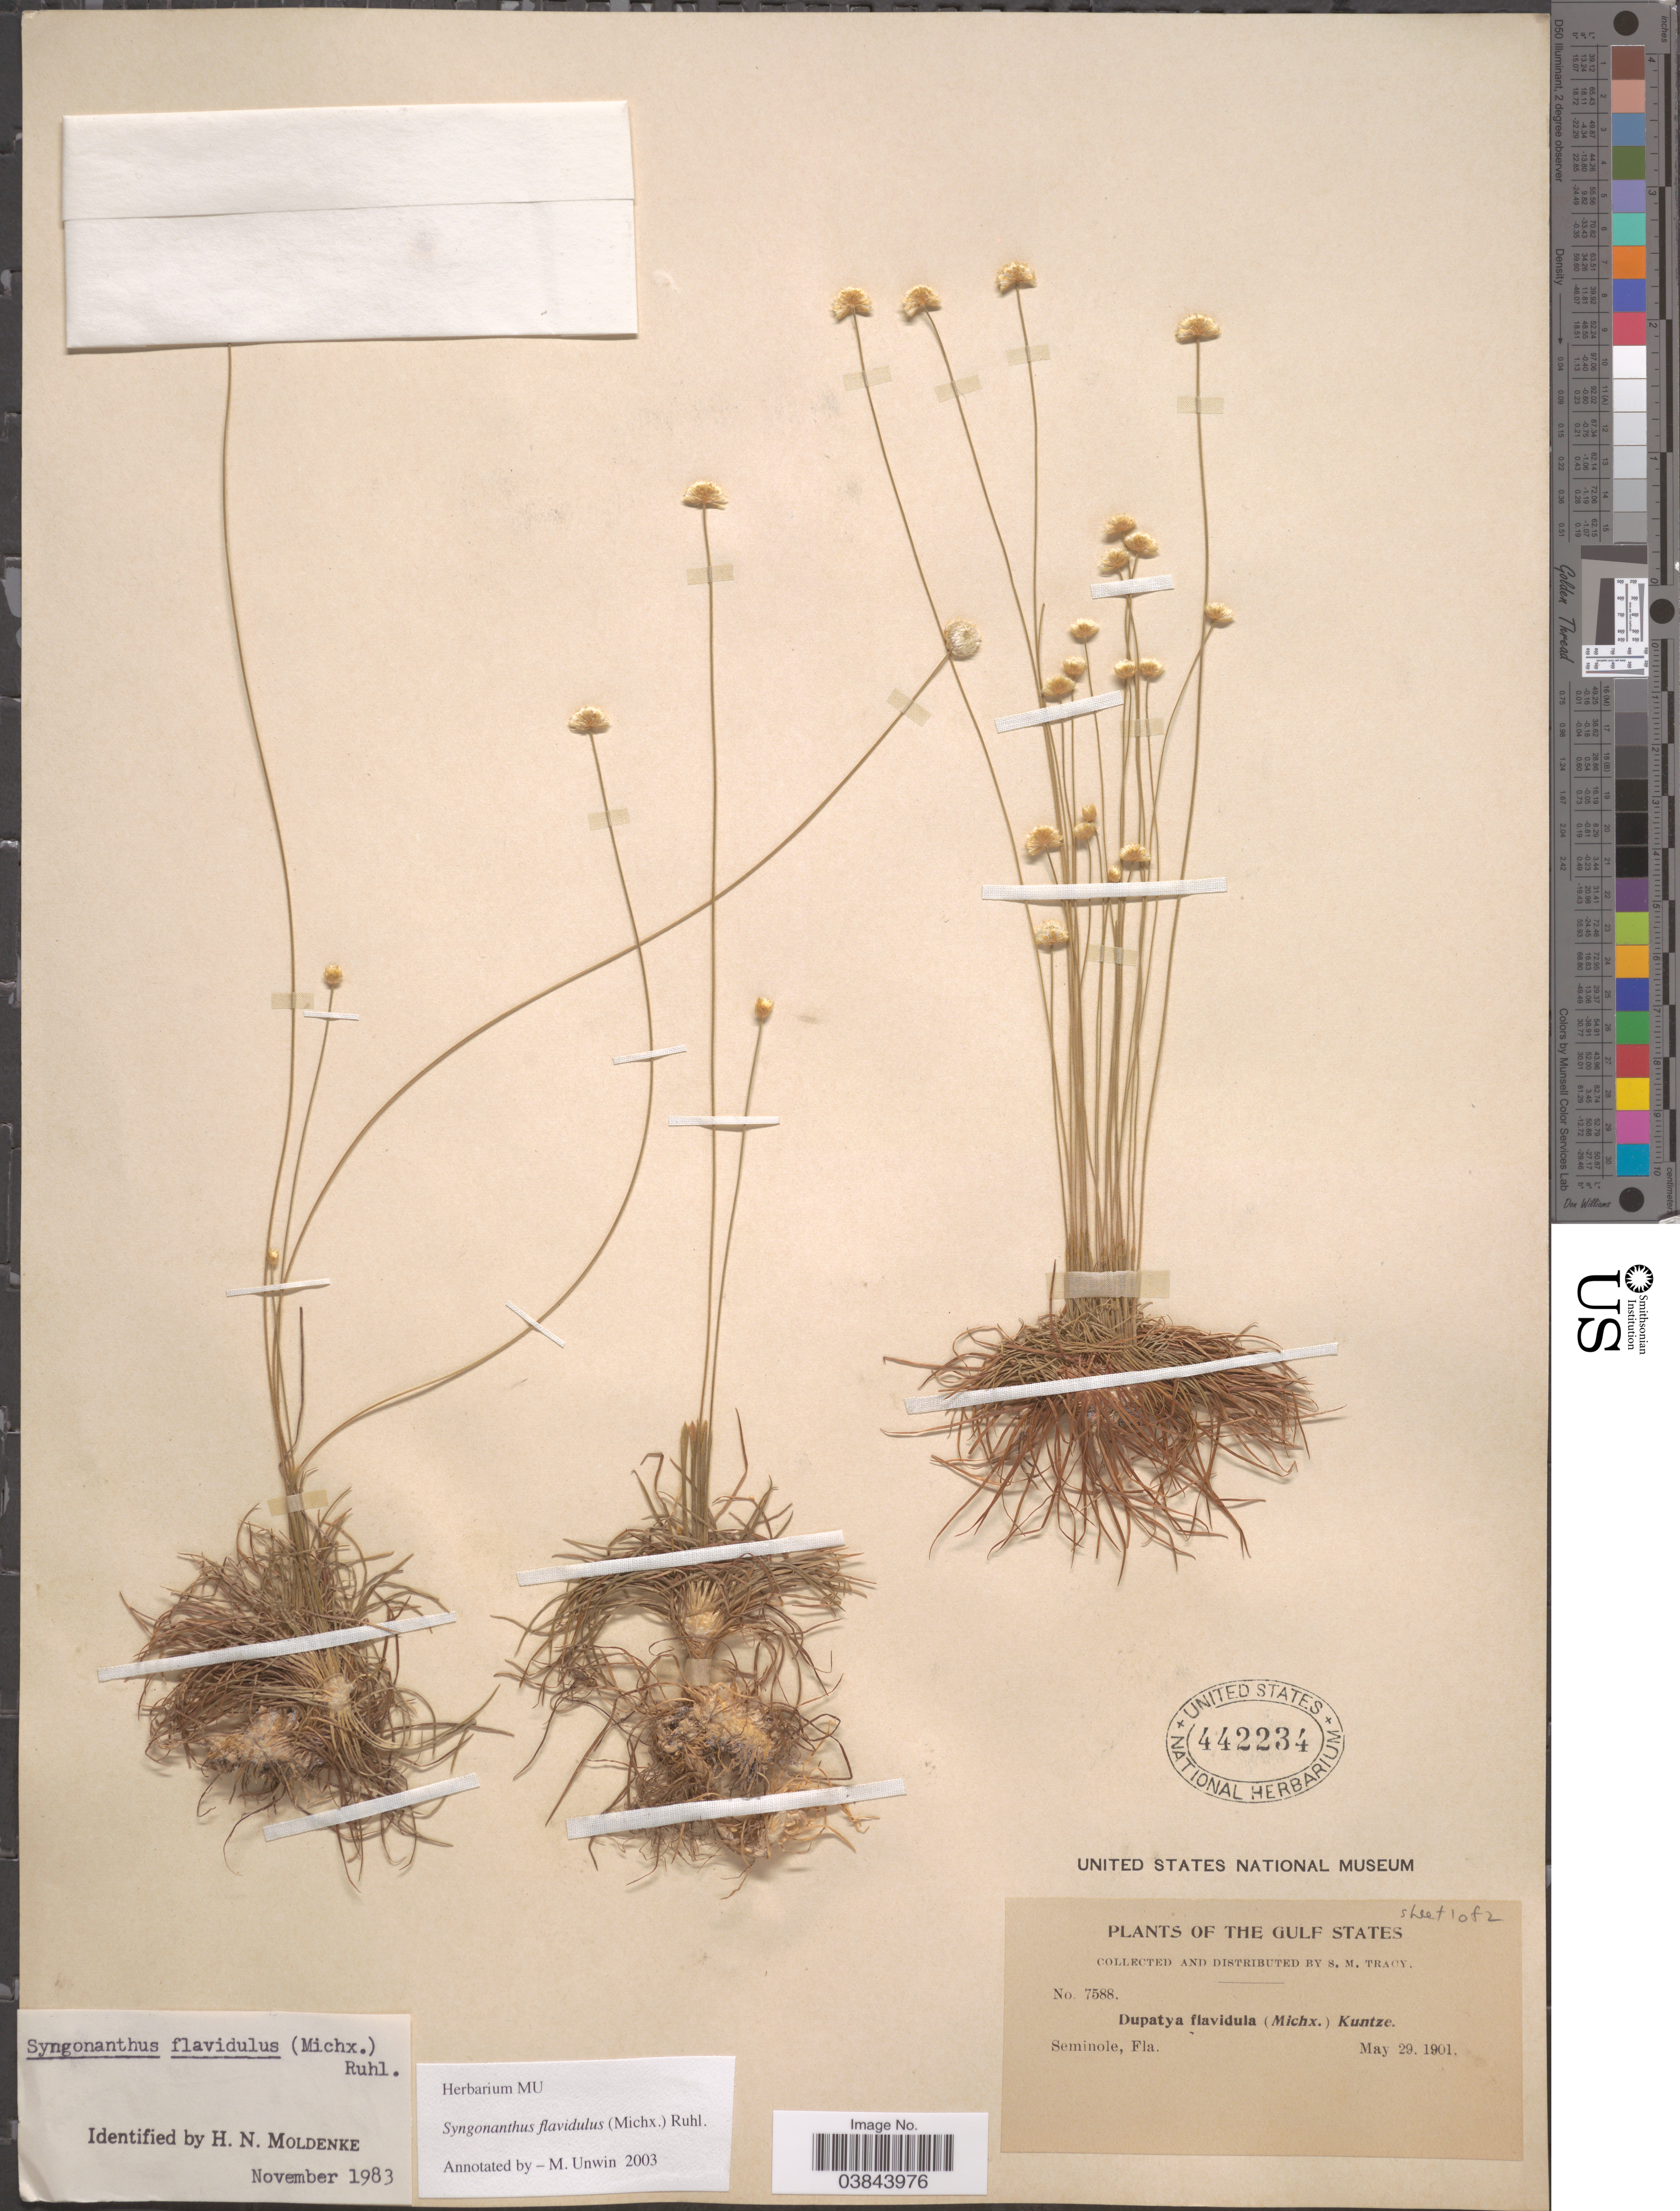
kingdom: Plantae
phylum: Tracheophyta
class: Liliopsida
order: Poales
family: Eriocaulaceae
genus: Syngonanthus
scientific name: Syngonanthus flavidulus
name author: (Michx.) Ruhland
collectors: S. M. Tracy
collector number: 7588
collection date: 1901-05-29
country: United States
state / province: Florida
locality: Gulf States. Seminole.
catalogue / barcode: US 442234